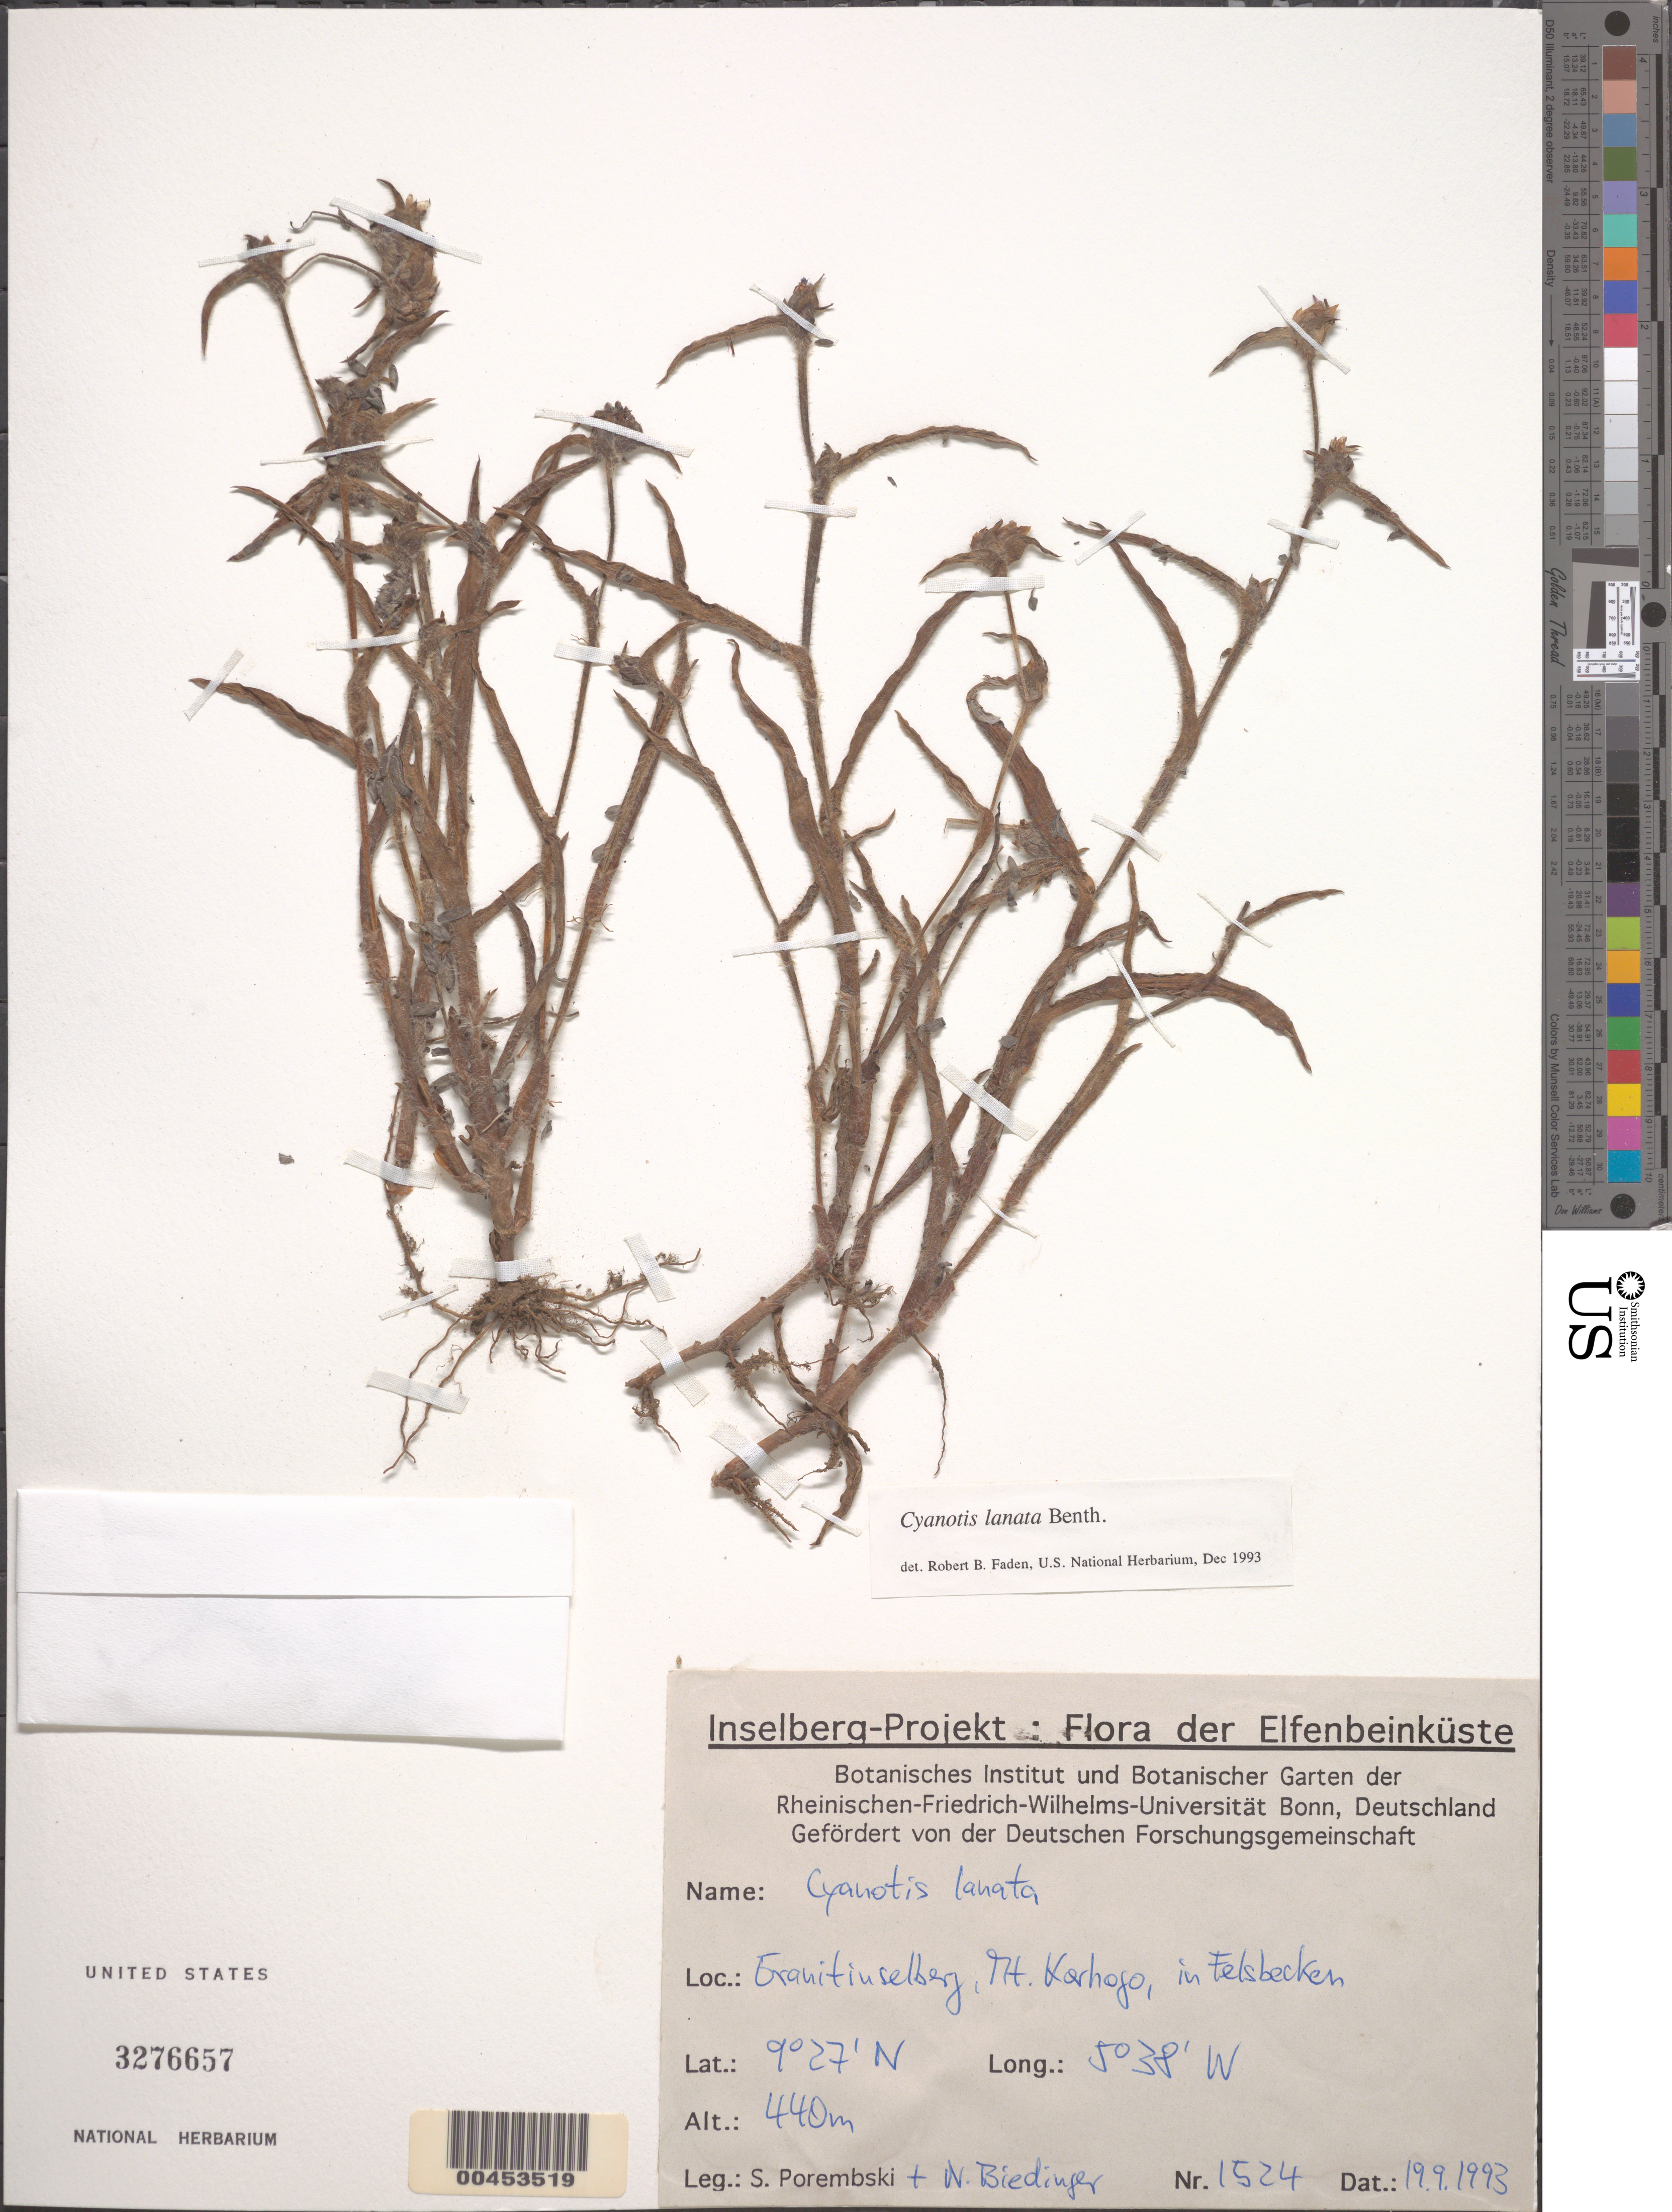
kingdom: Plantae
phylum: Tracheophyta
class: Liliopsida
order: Commelinales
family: Commelinaceae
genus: Cyanotis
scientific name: Cyanotis lanata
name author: Benth.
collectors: S. Porembski & N. Biedinger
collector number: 1524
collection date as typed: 19 Sep 1993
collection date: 1993-09-19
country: Ivory Coast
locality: Mt Karhogo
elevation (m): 440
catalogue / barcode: US 3276657